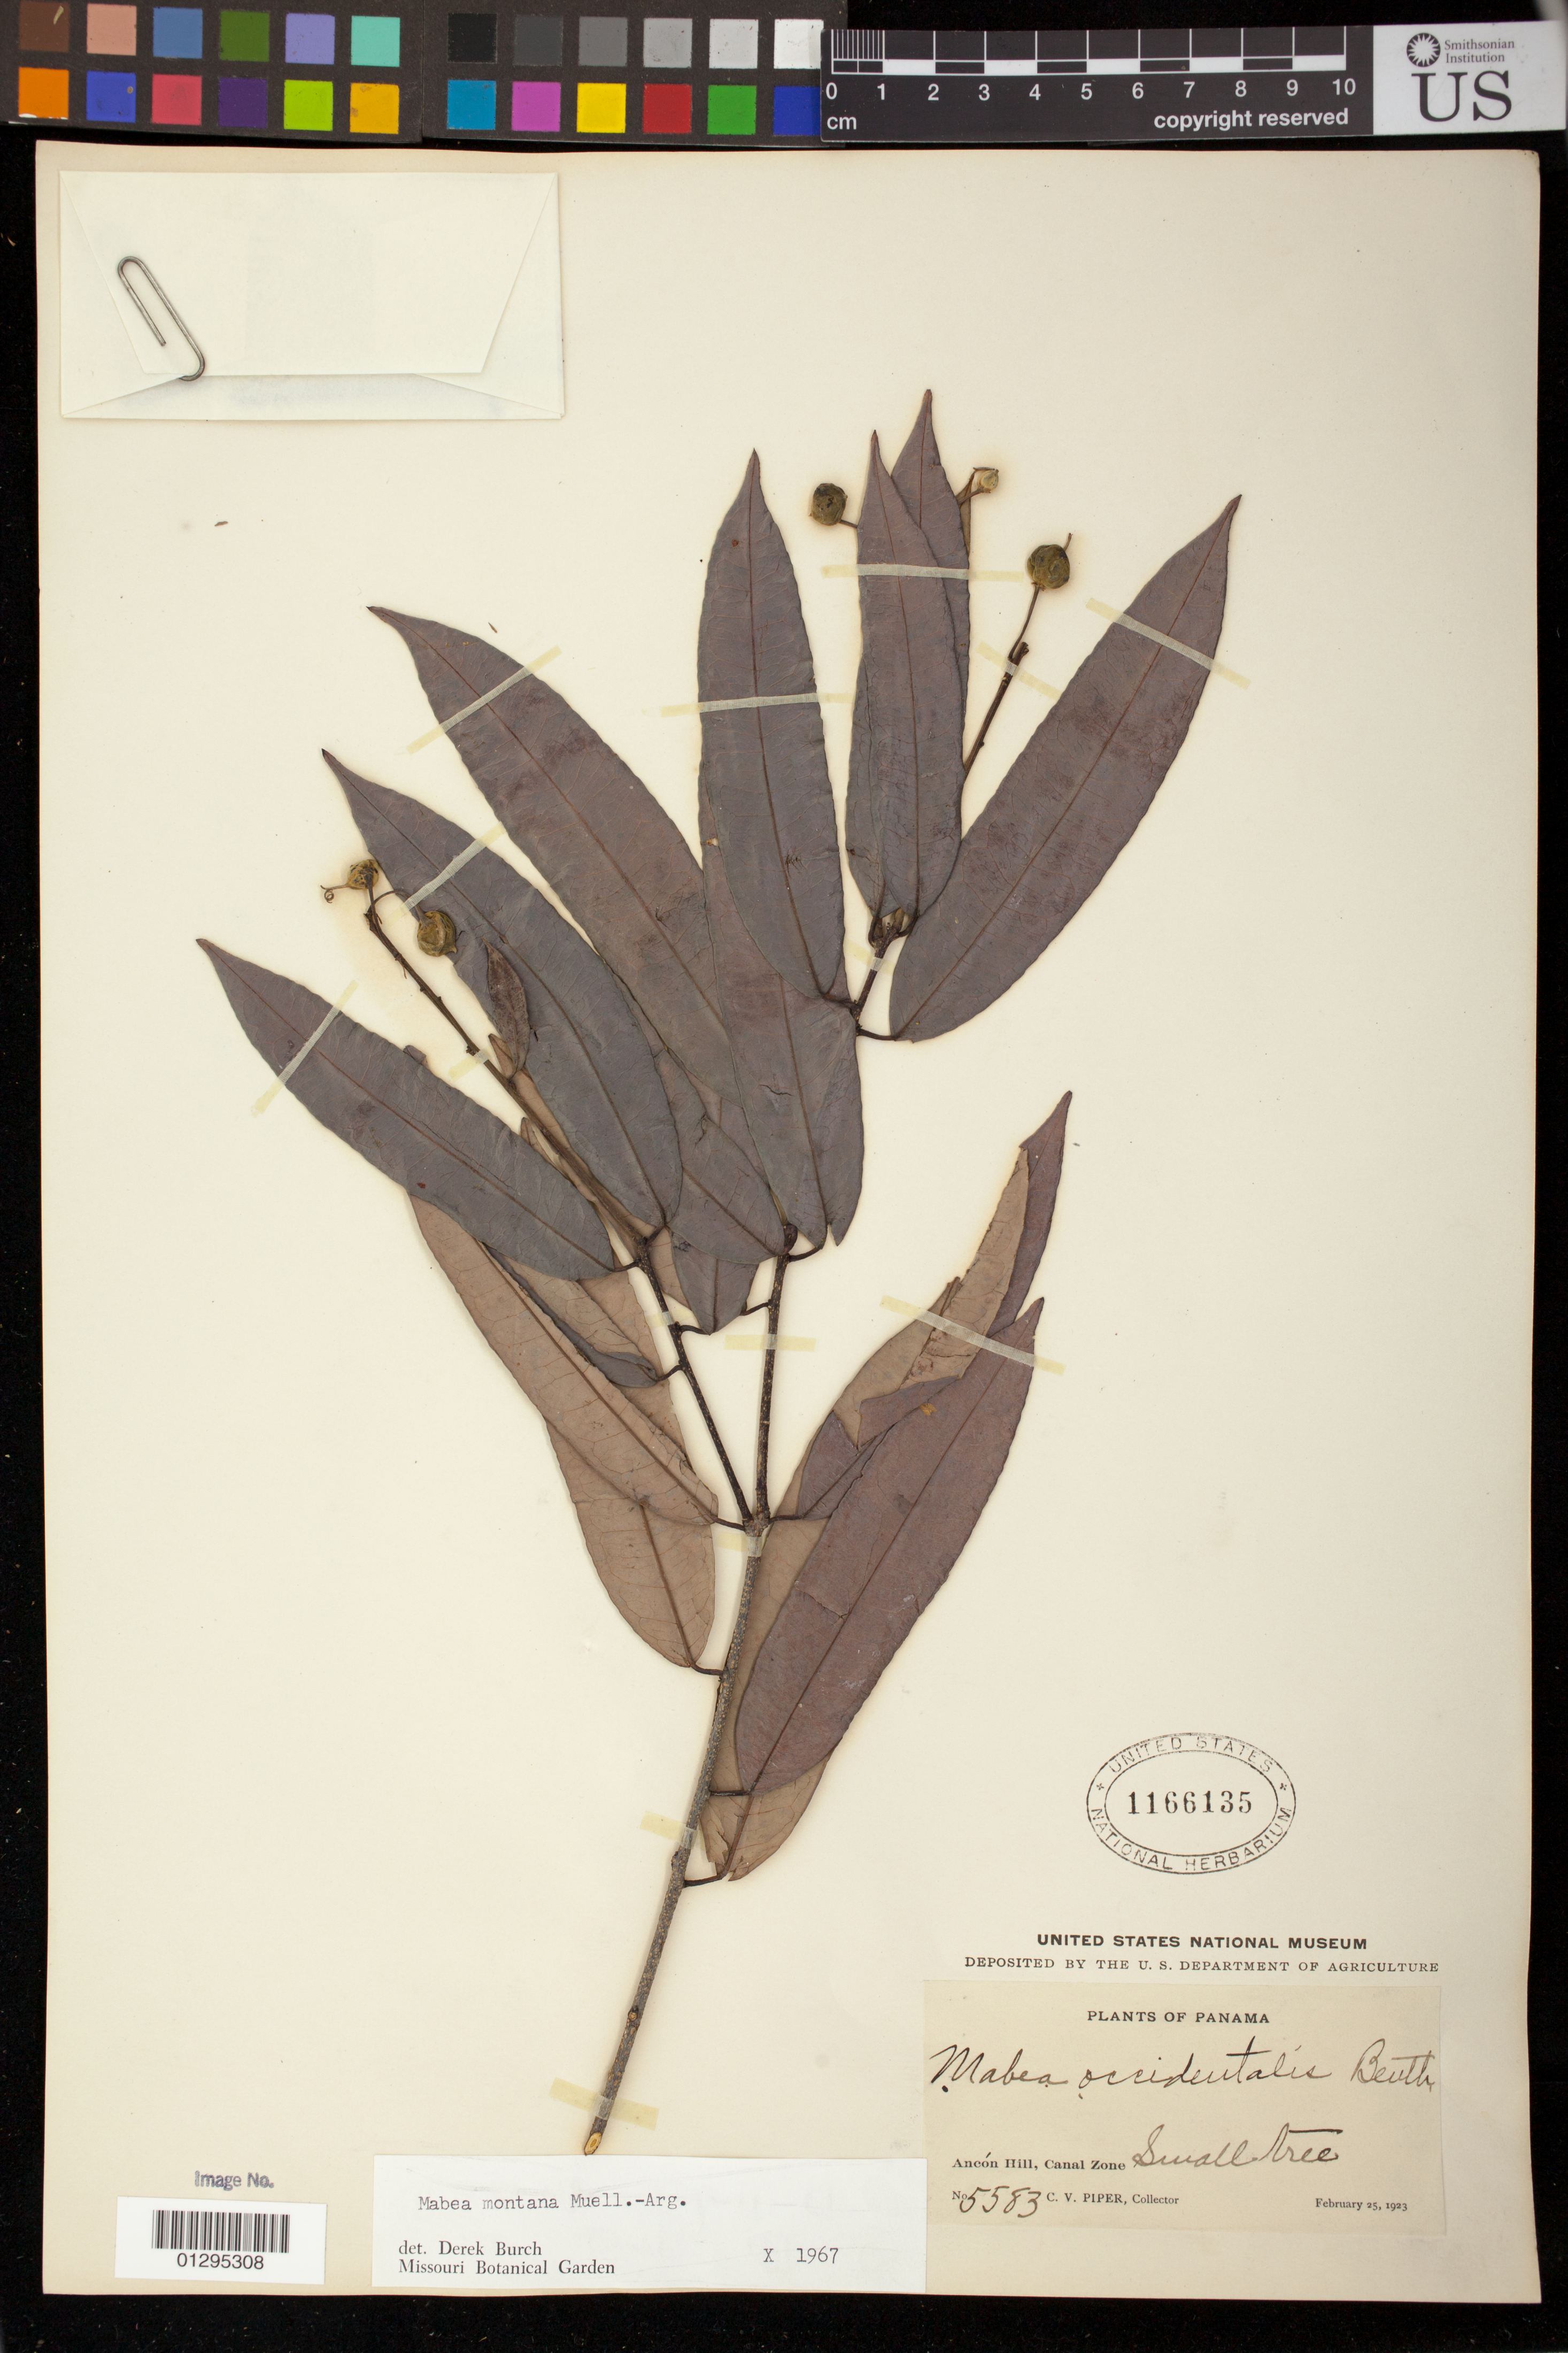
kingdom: Plantae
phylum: Tracheophyta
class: Magnoliopsida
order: Malpighiales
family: Euphorbiaceae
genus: Mabea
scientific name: Mabea montana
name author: Müll. Arg.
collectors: C. V. Piper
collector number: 5583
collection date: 1823-02-25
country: Panama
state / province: Colón / Panamá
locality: Ancon Hill, Canal Zone.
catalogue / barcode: US 1166135